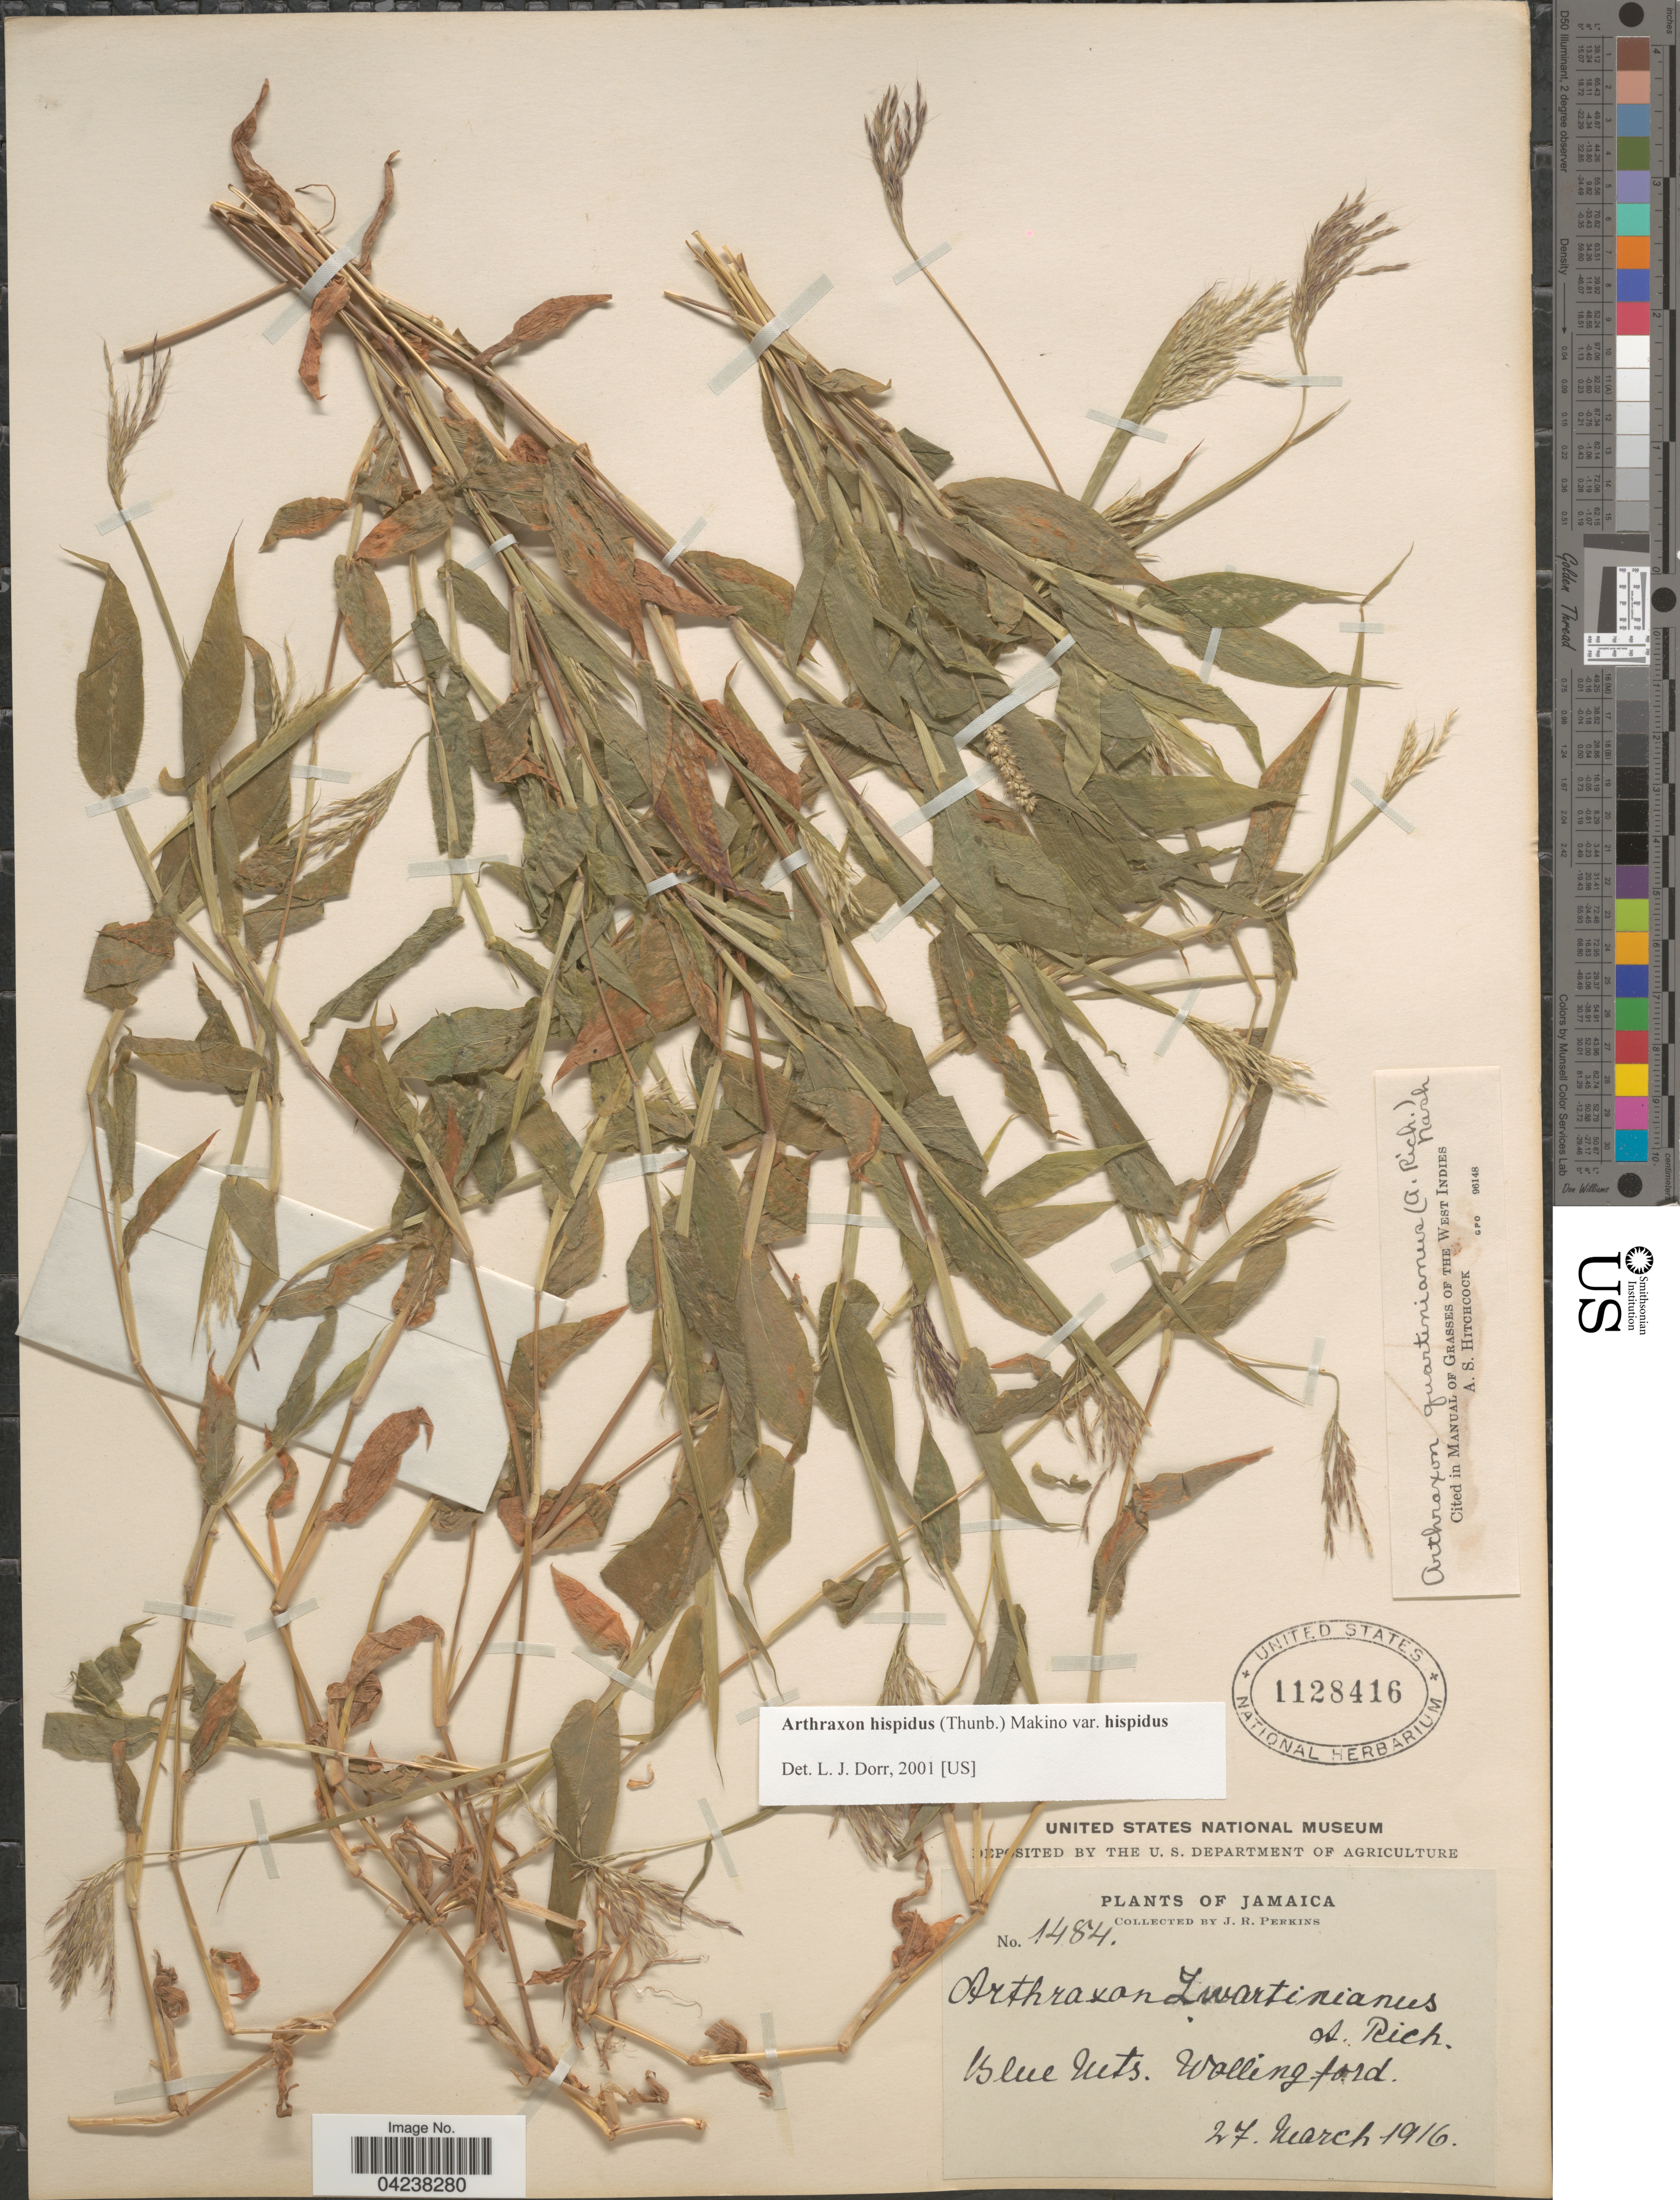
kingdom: Plantae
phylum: Tracheophyta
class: Liliopsida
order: Poales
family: Poaceae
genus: Arthraxon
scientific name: Arthraxon hispidus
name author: (Thunb.) Makino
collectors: J. R. Perkins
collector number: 1484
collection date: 1916-03-27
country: Jamaica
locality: Blue Mts. Wallingford.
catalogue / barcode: US 1128416